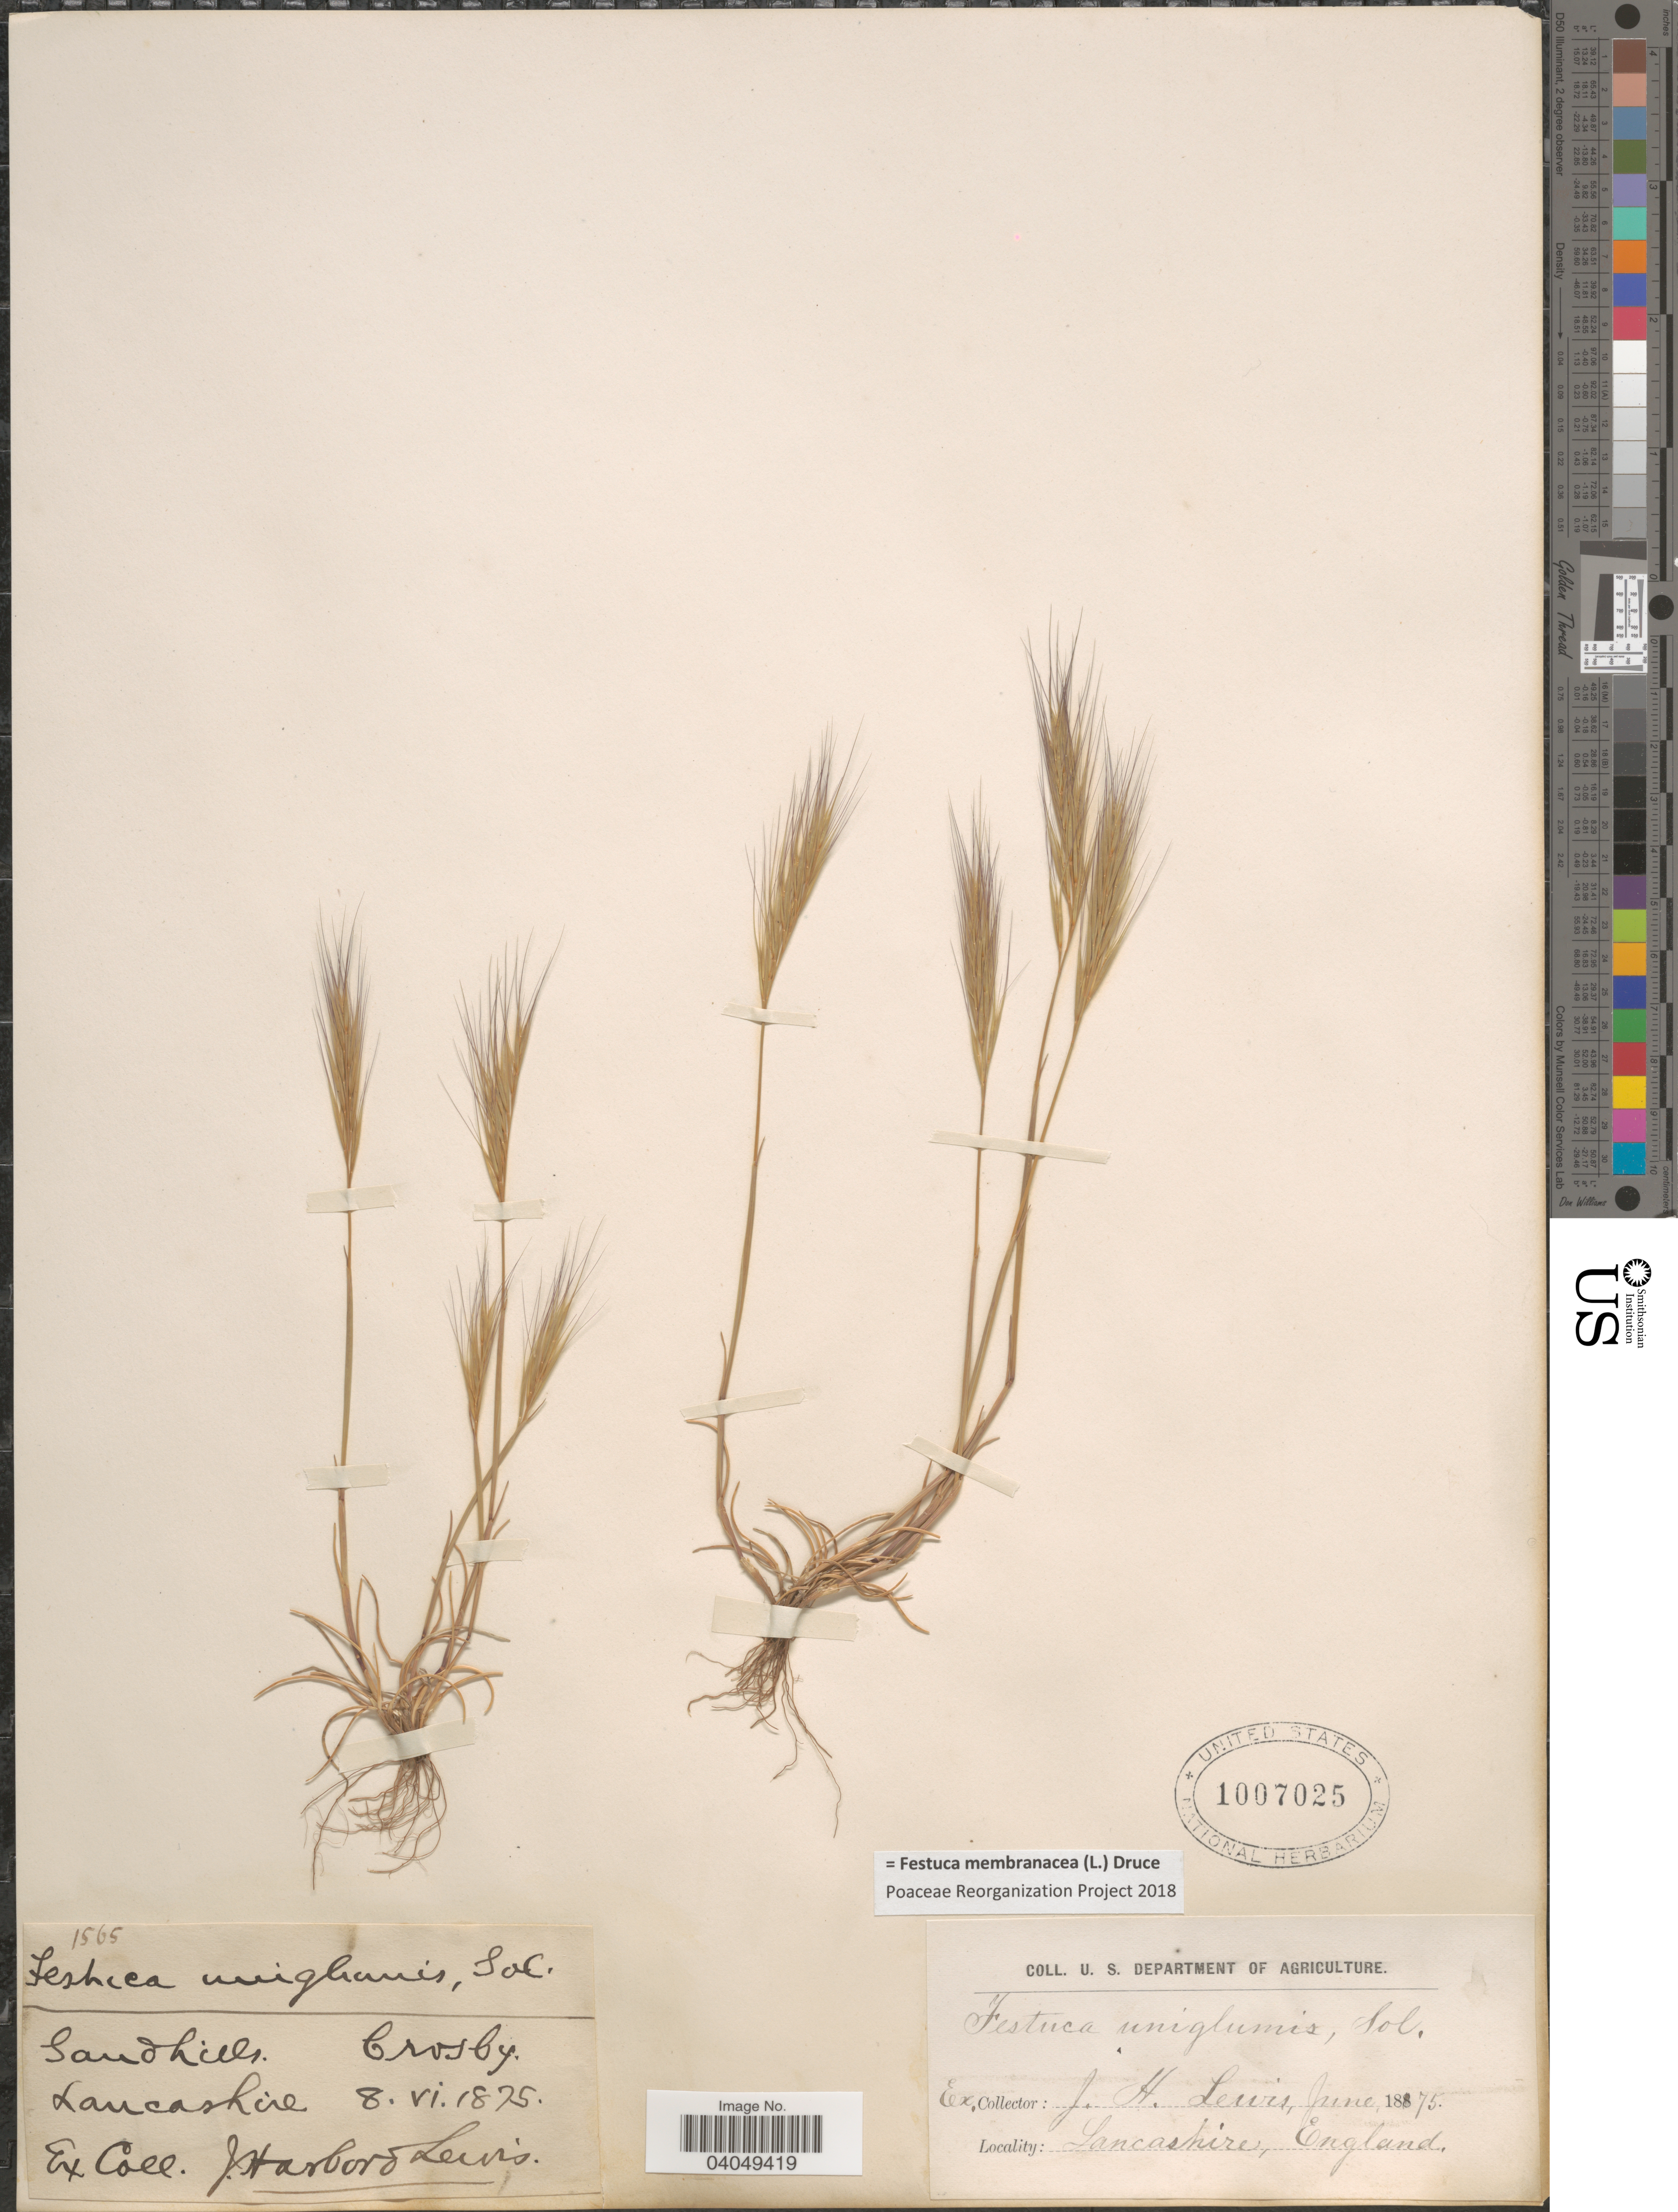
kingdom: Plantae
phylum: Tracheophyta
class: Liliopsida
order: Poales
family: Poaceae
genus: Festuca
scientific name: Festuca membranacea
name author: Kit.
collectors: J. Lewis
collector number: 1565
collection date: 1875-06-08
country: United Kingdom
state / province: England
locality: Sandhills. Crosby. Lancashire.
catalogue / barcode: US 1007025